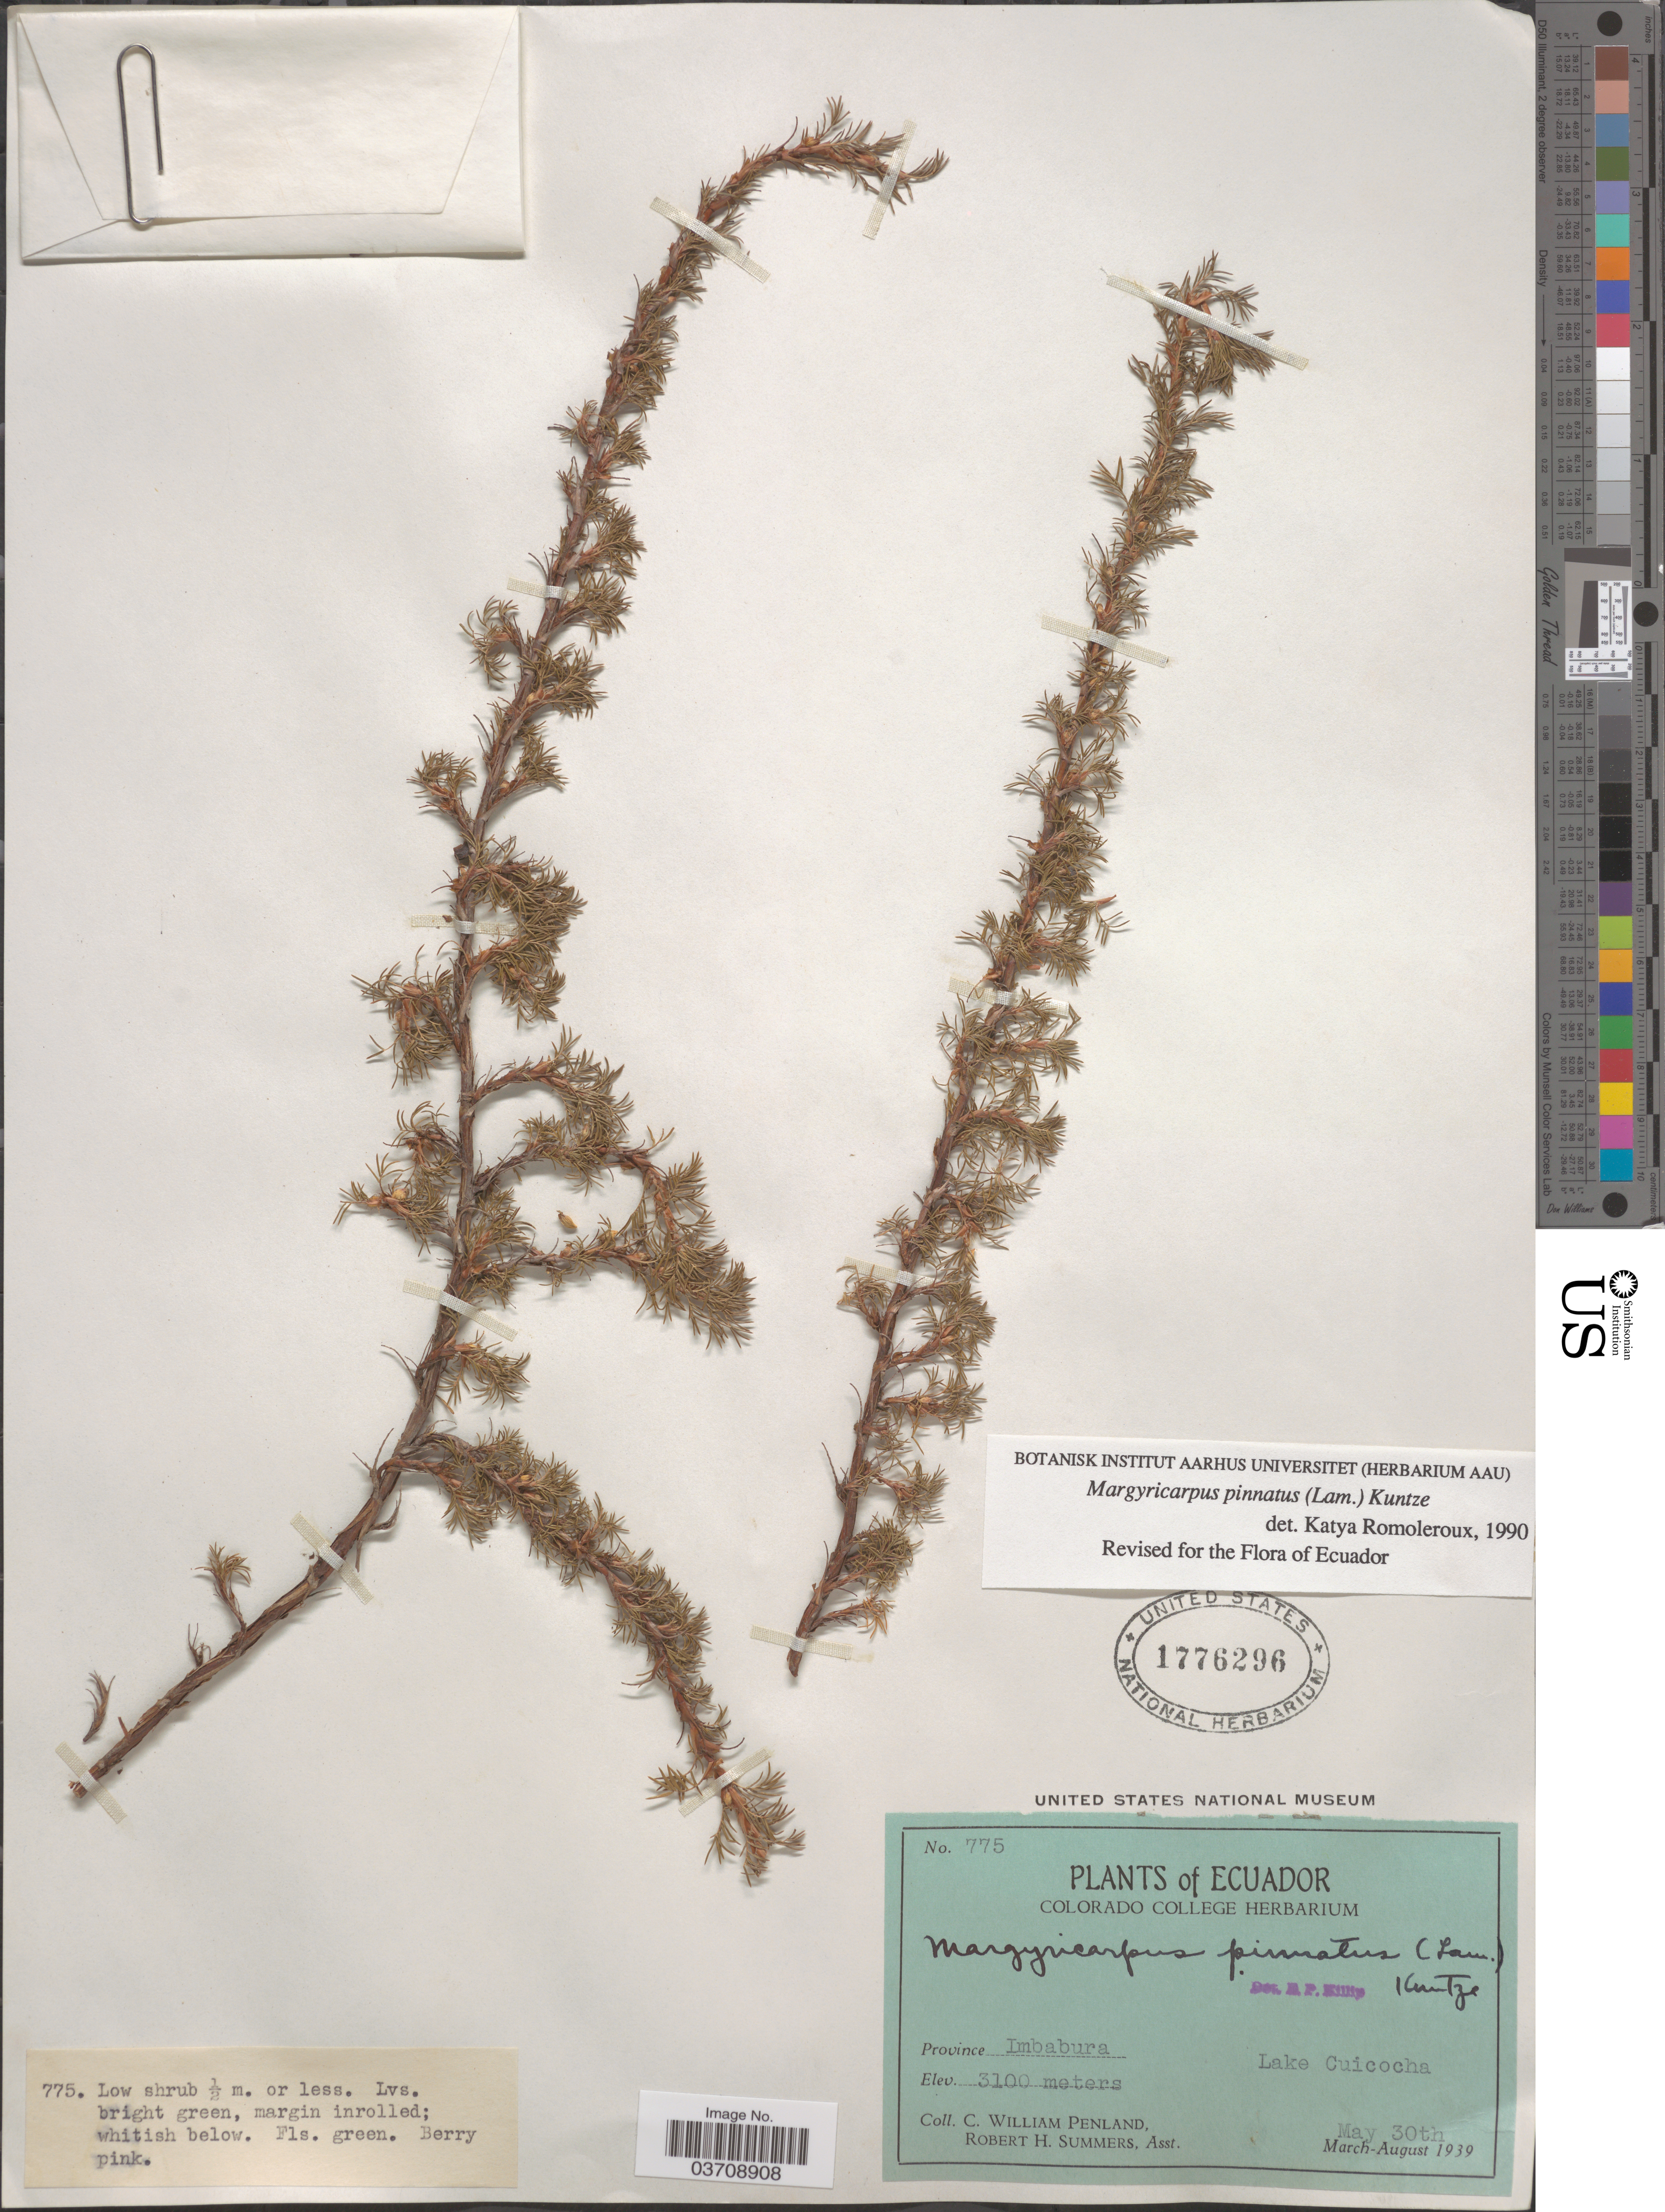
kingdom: Plantae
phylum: Tracheophyta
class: Magnoliopsida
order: Rosales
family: Rosaceae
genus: Margyricarpus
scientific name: Margyricarpus pinnatus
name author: (Lam.) Kuntze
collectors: C. W. Penland & R. Summers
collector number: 775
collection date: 1939-05-30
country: Ecuador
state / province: Imbabura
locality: Lake Cuicocha.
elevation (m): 3100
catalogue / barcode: US 1776296